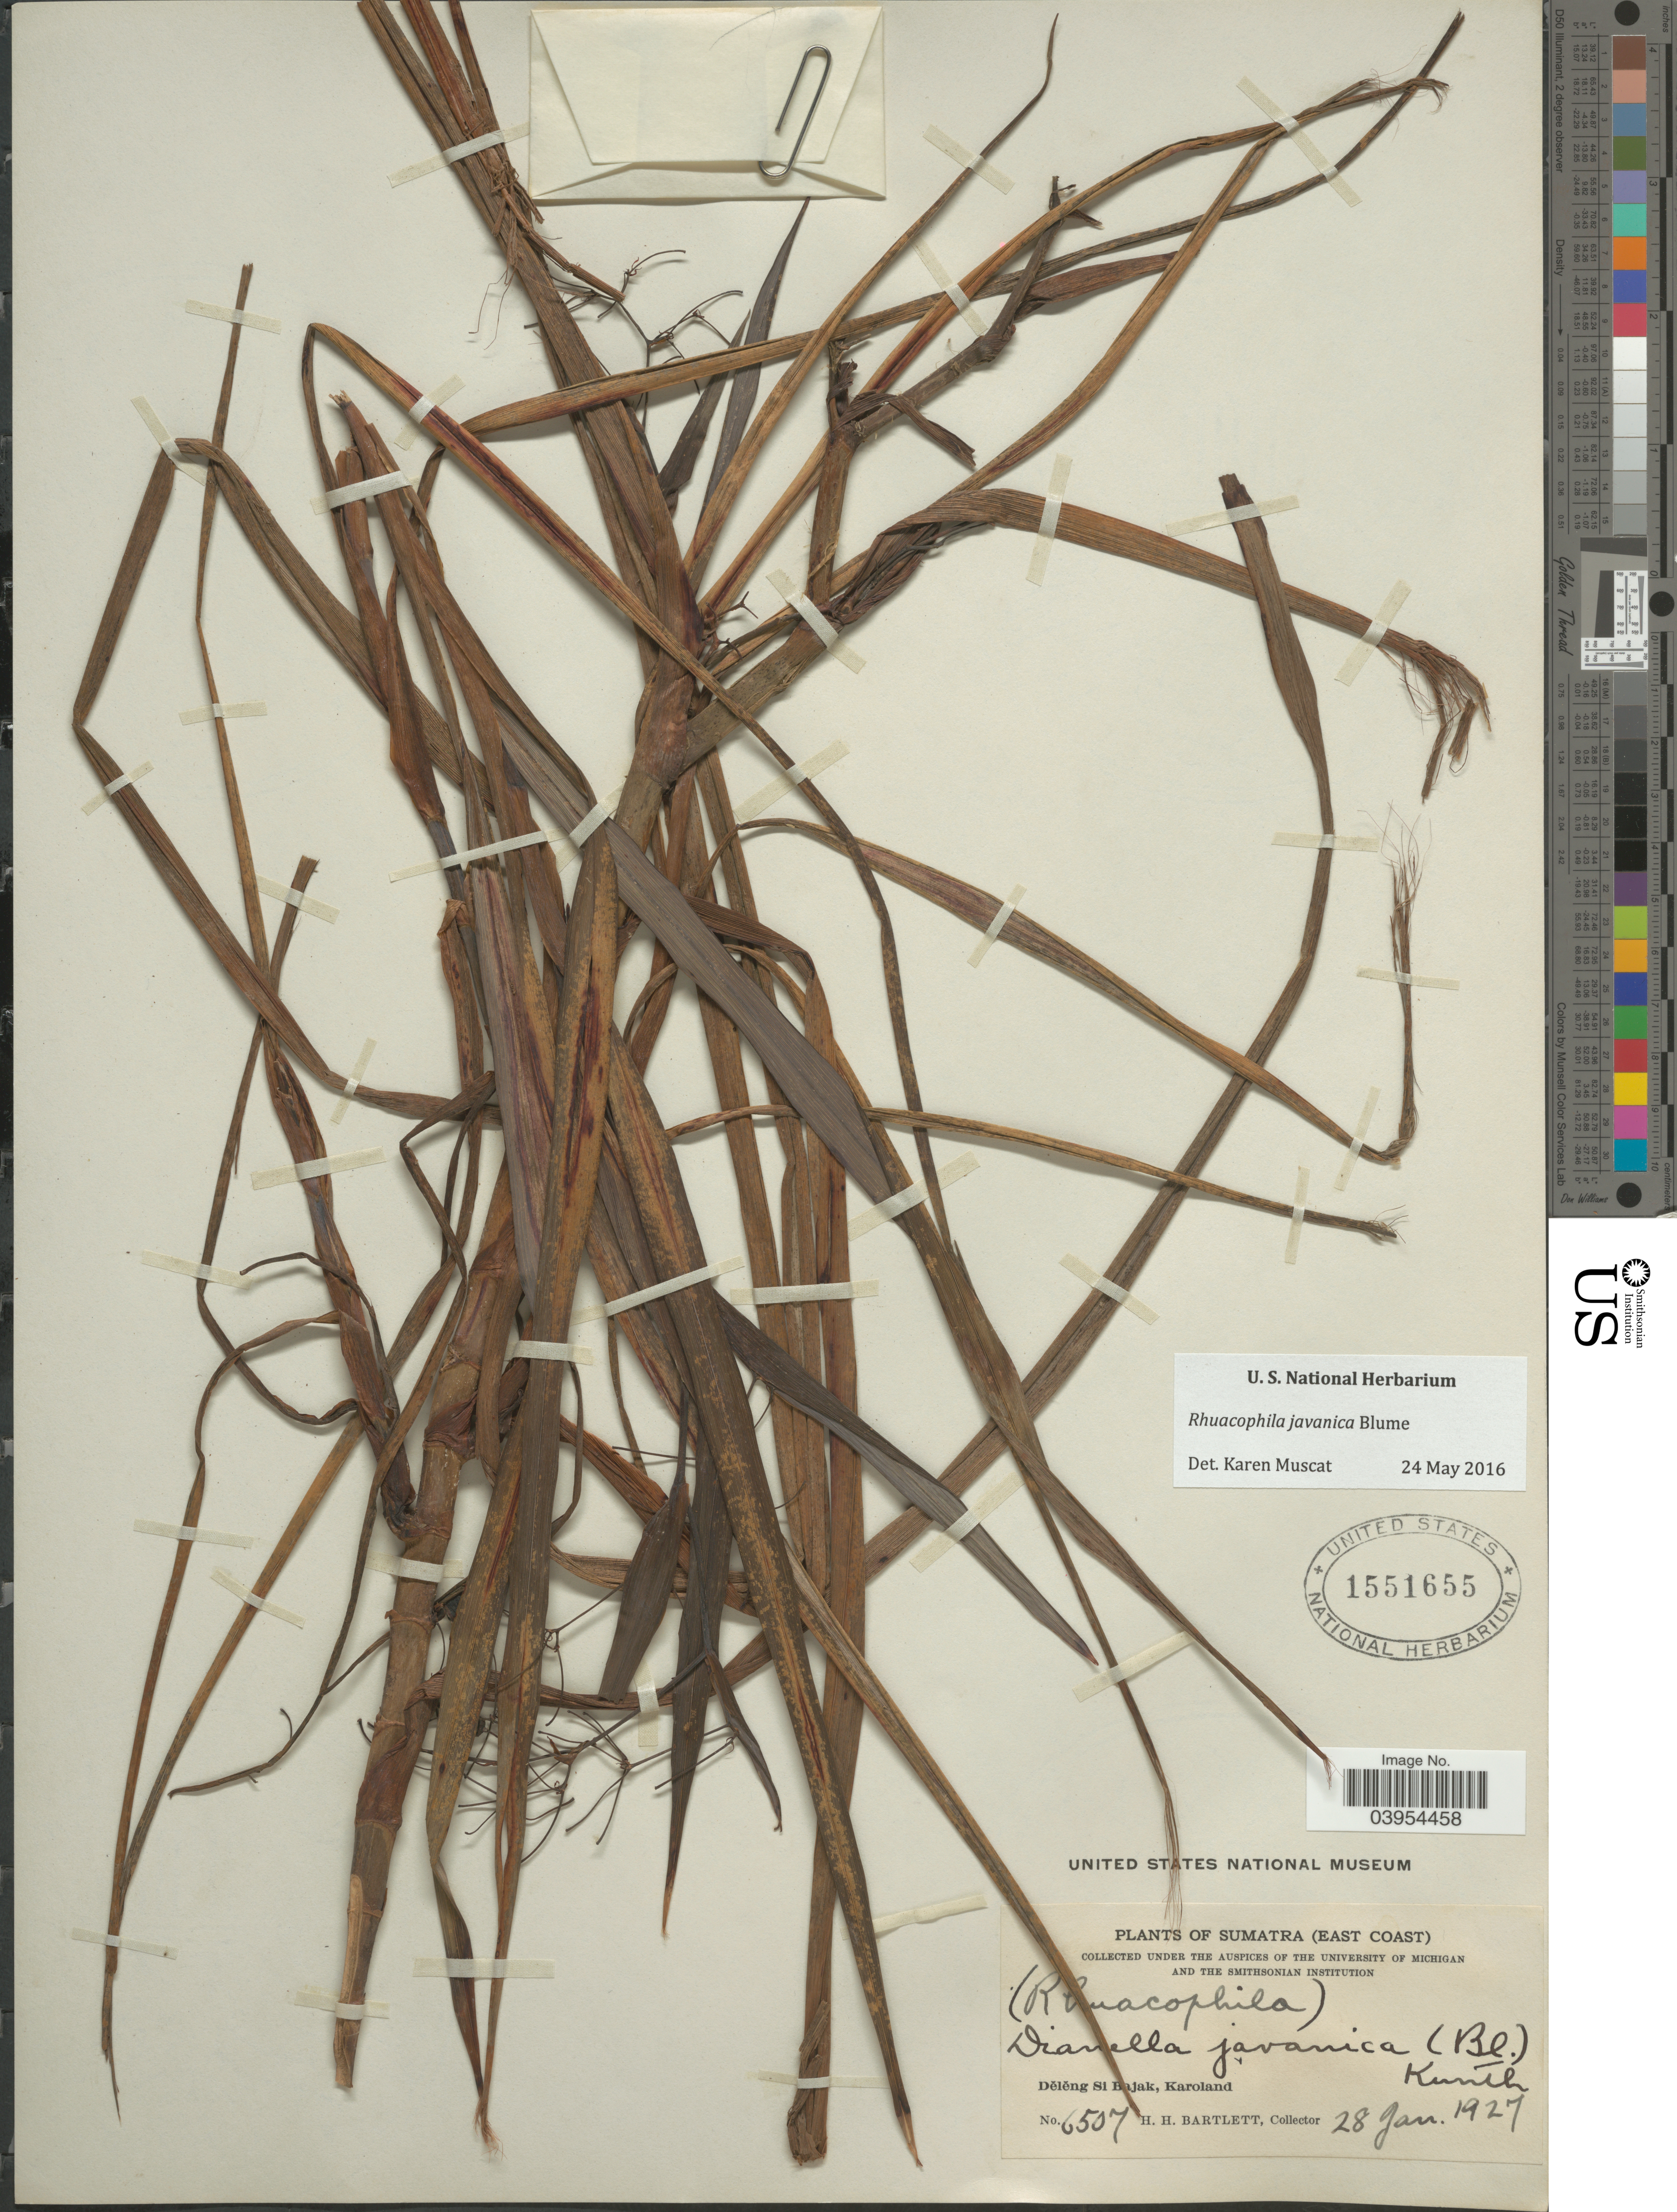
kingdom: Plantae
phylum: Tracheophyta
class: Liliopsida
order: Asparagales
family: Asphodelaceae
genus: Dianella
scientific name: Dianella javanica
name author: Blume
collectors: H. H. Bartlett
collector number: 6507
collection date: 1927-01-28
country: Indonesia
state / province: Sumatra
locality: (East Coast). Deleng Si Bajak, Karoland.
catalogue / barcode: US 1551655